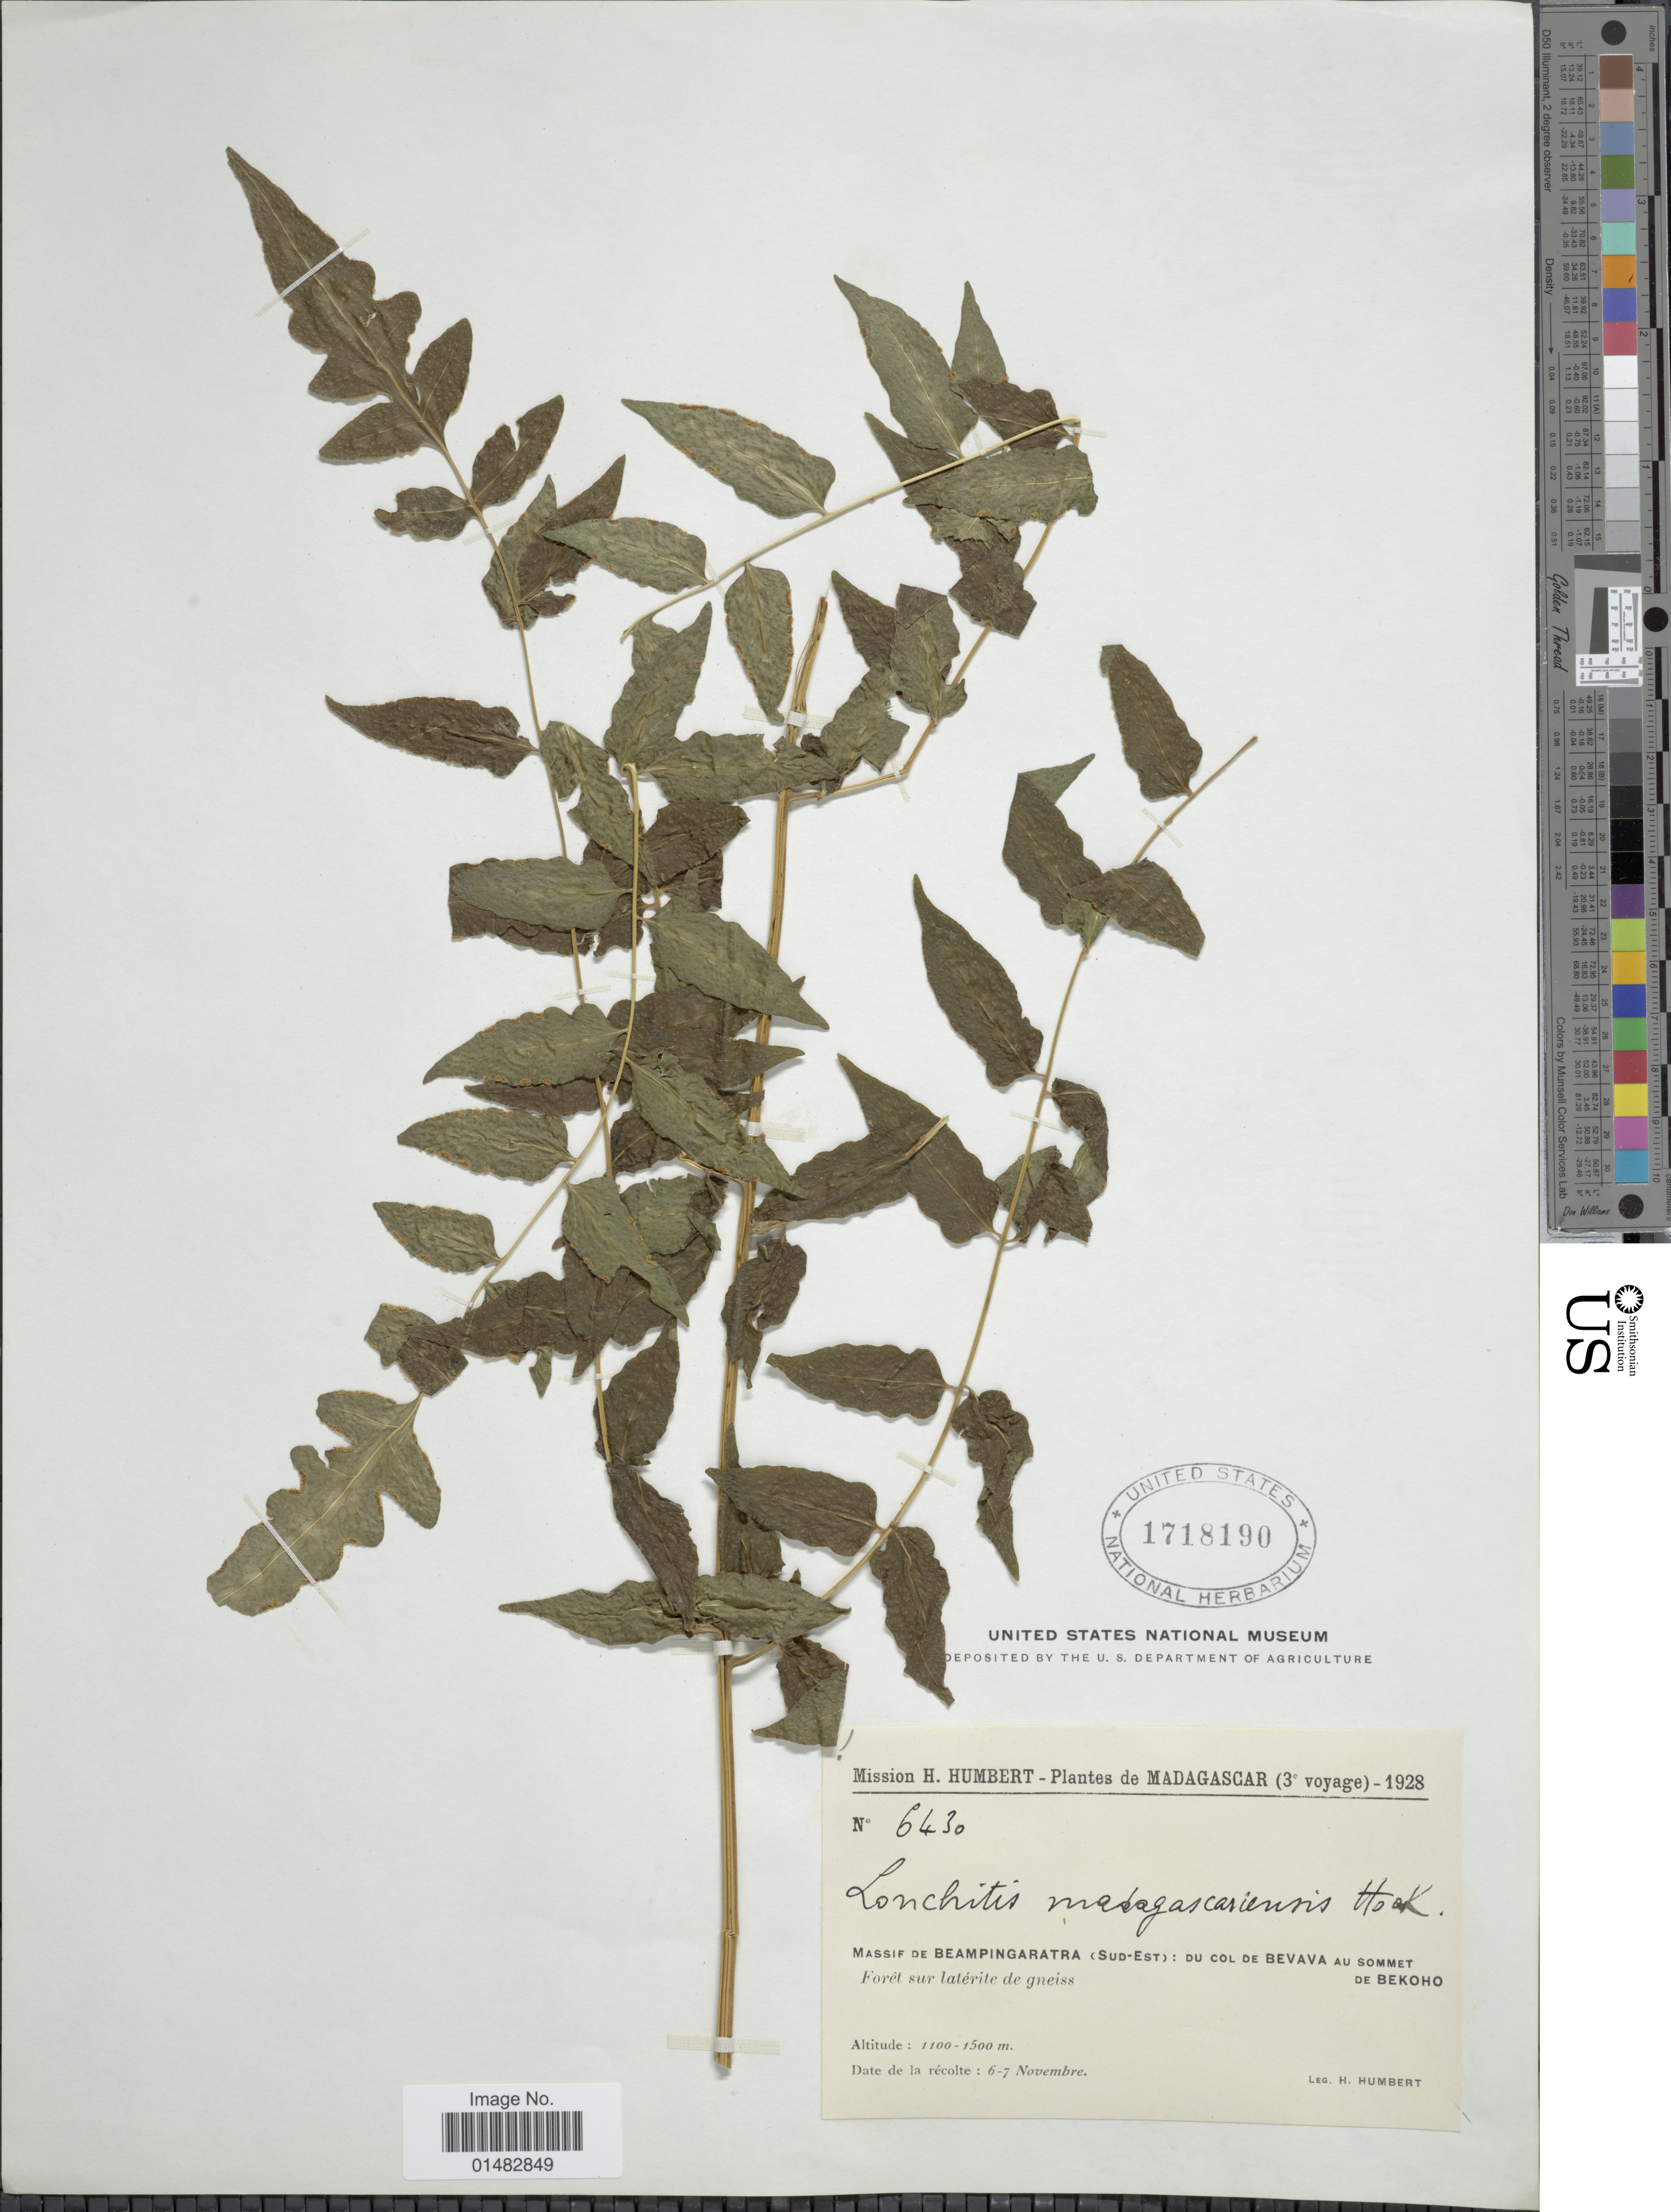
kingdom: Plantae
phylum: Tracheophyta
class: Polypodiopsida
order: Polypodiales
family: Pteridaceae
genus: Pteris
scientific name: Pteris madagascarensis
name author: Hook.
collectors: H. Humbert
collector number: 6430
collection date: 1928-11-06/1928-11-07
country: Madagascar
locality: Madagascar, Massif de Beampingaratra (Sud-Est): Du col de Bevava au Sommet de bekoho, Foret sur laterite de gneiss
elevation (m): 1100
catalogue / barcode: US 1718190